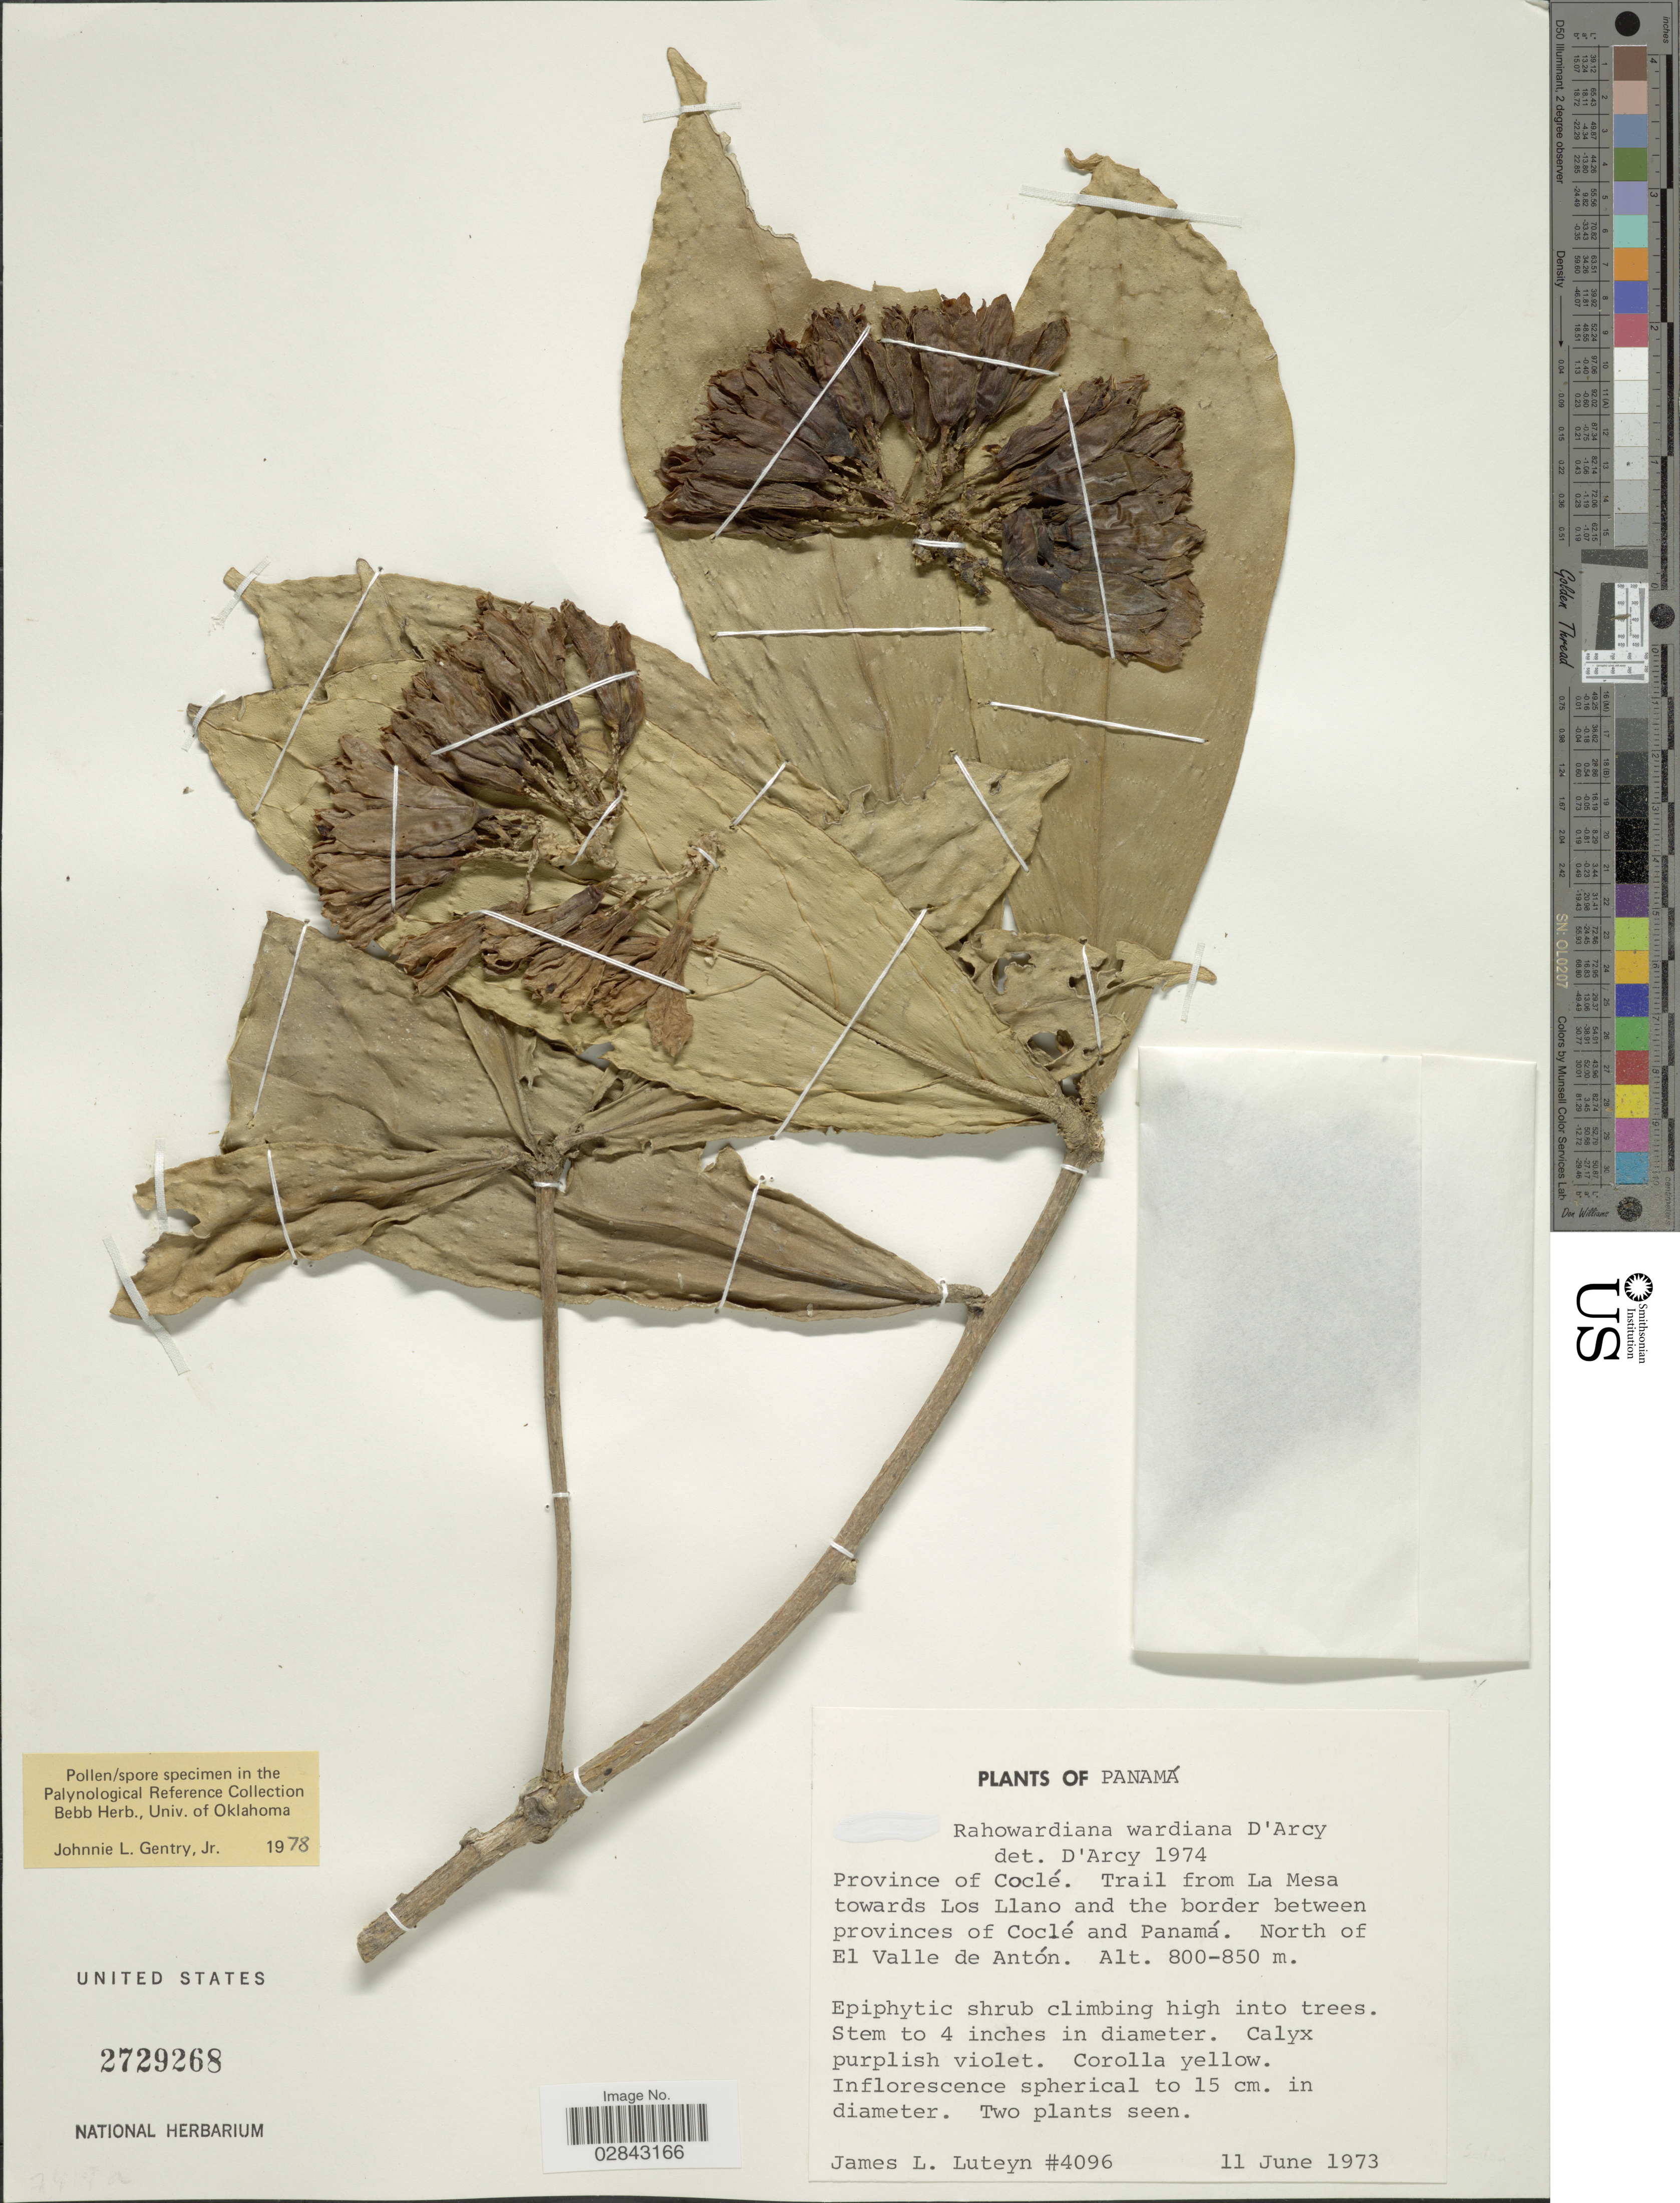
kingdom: Plantae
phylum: Tracheophyta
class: Magnoliopsida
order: Solanales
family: Solanaceae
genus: Rahowardiana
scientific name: Rahowardiana wardiana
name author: D'Arcy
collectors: J. L. Luteyn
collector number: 4096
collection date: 1973-06-11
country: Panama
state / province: Coclé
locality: Trail from La Mesa towards Los Llano and the border between provinces of Coclé and Panamá. North of El Valle de Antón.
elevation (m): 800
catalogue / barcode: US 2729268